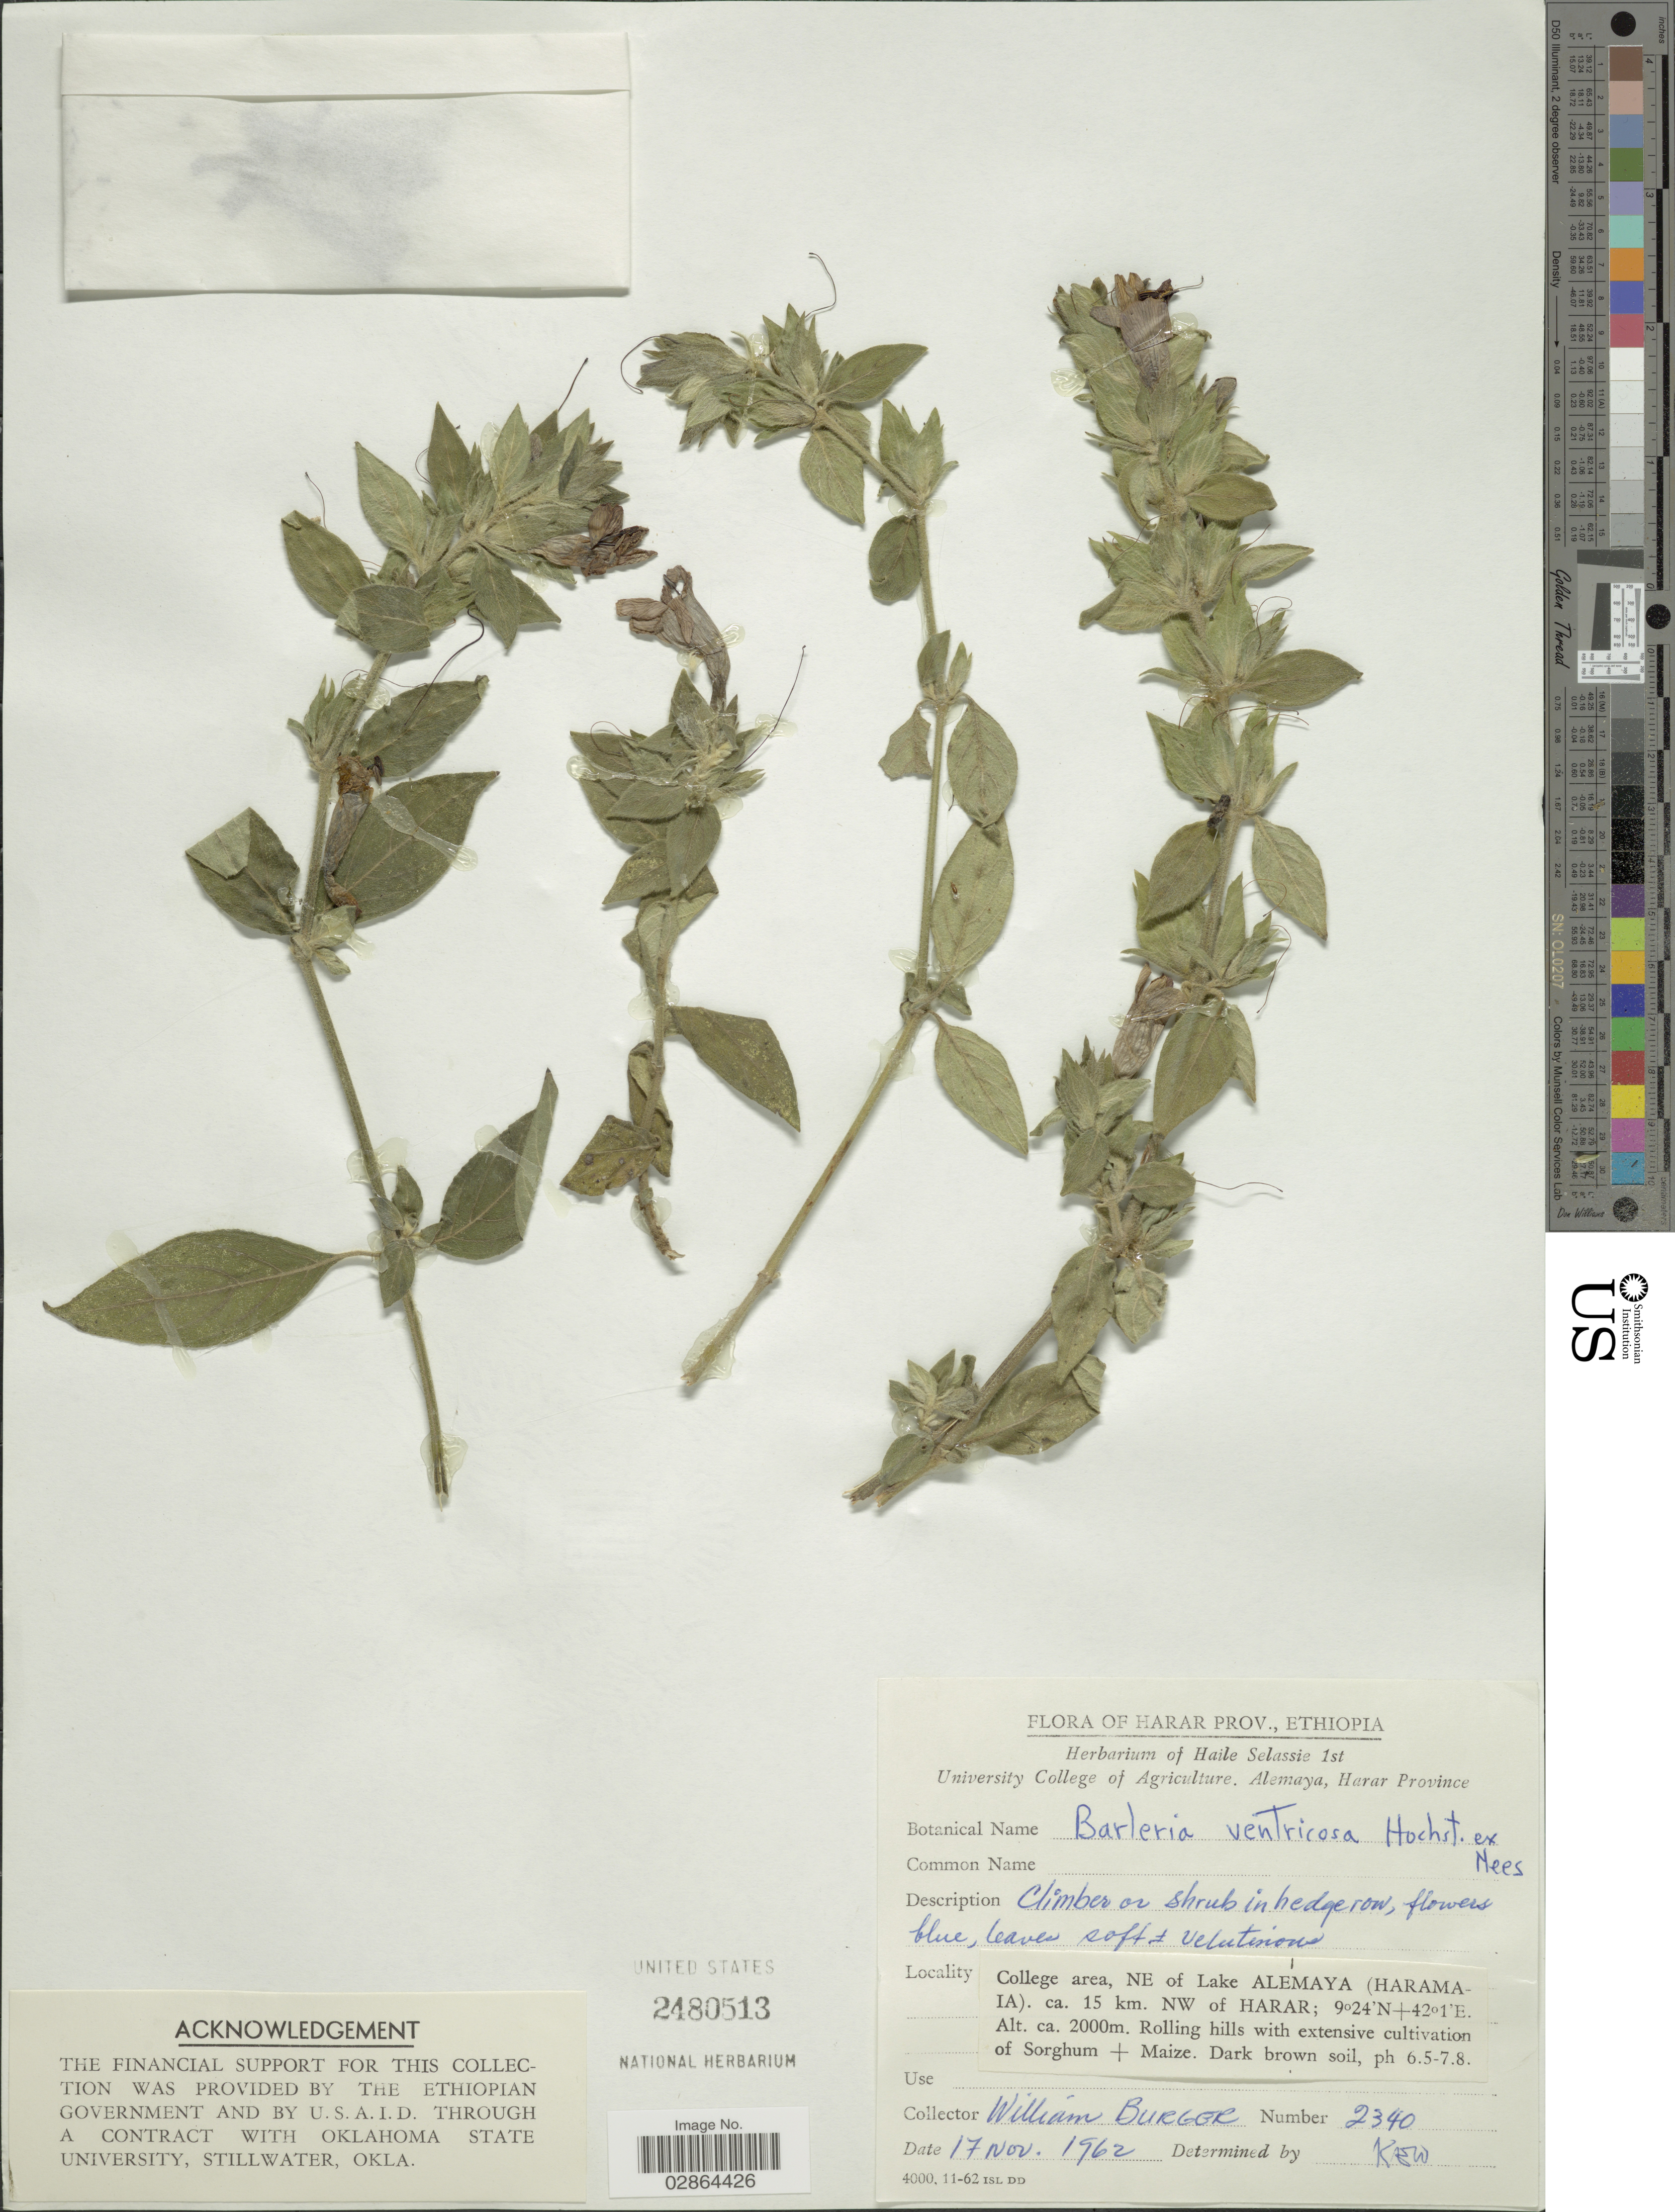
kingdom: Plantae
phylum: Tracheophyta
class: Magnoliopsida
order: Lamiales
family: Acanthaceae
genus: Barleria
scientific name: Barleria ventricosa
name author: Hochst. ex Nees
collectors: W. Burger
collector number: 2340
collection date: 1962-11-17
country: Ethiopia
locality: Harar Prov. College area, NE of Lake Alemaya (Haramaia), ca. 15 km. NW of Harar.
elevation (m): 2000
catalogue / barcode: US 2480513